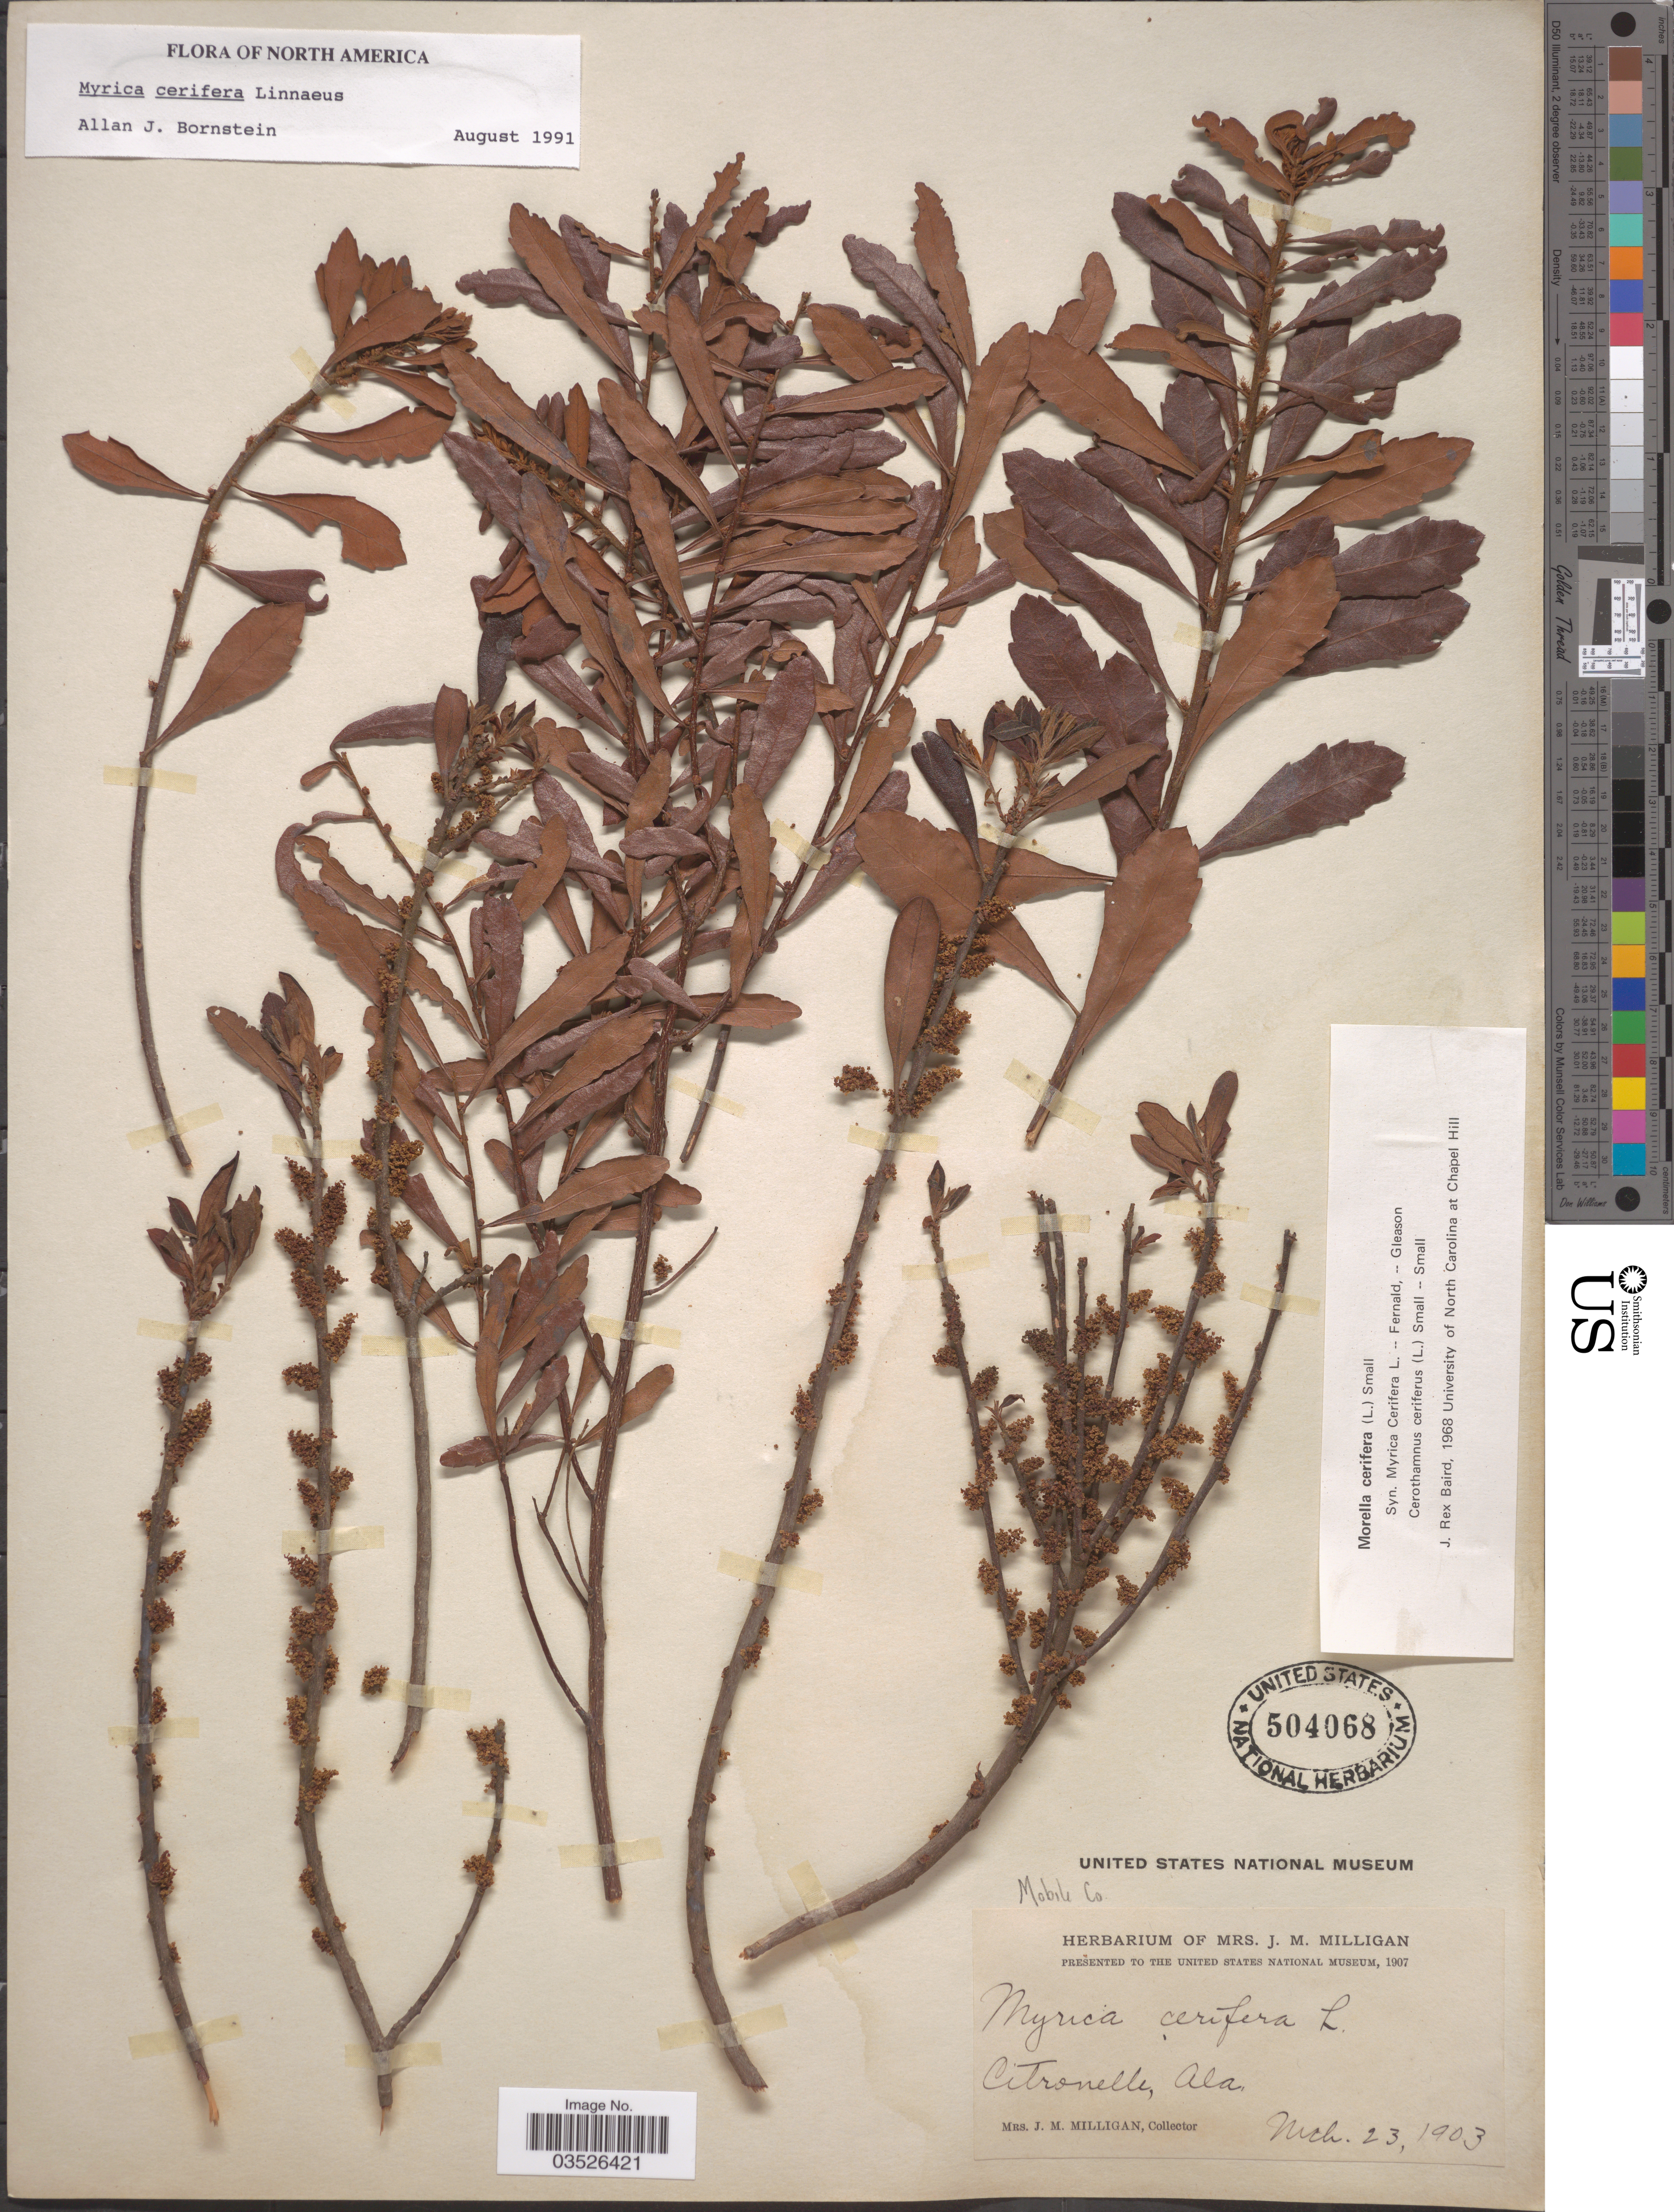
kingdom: Plantae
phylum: Tracheophyta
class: Magnoliopsida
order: Fagales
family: Myricaceae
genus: Morella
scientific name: Morella cerifera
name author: (L.) Small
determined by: Baird, James Rex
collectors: J. Milligan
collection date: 1903-03-23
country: United States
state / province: Alabama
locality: Mobile Co. Citronelle.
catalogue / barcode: US 504068